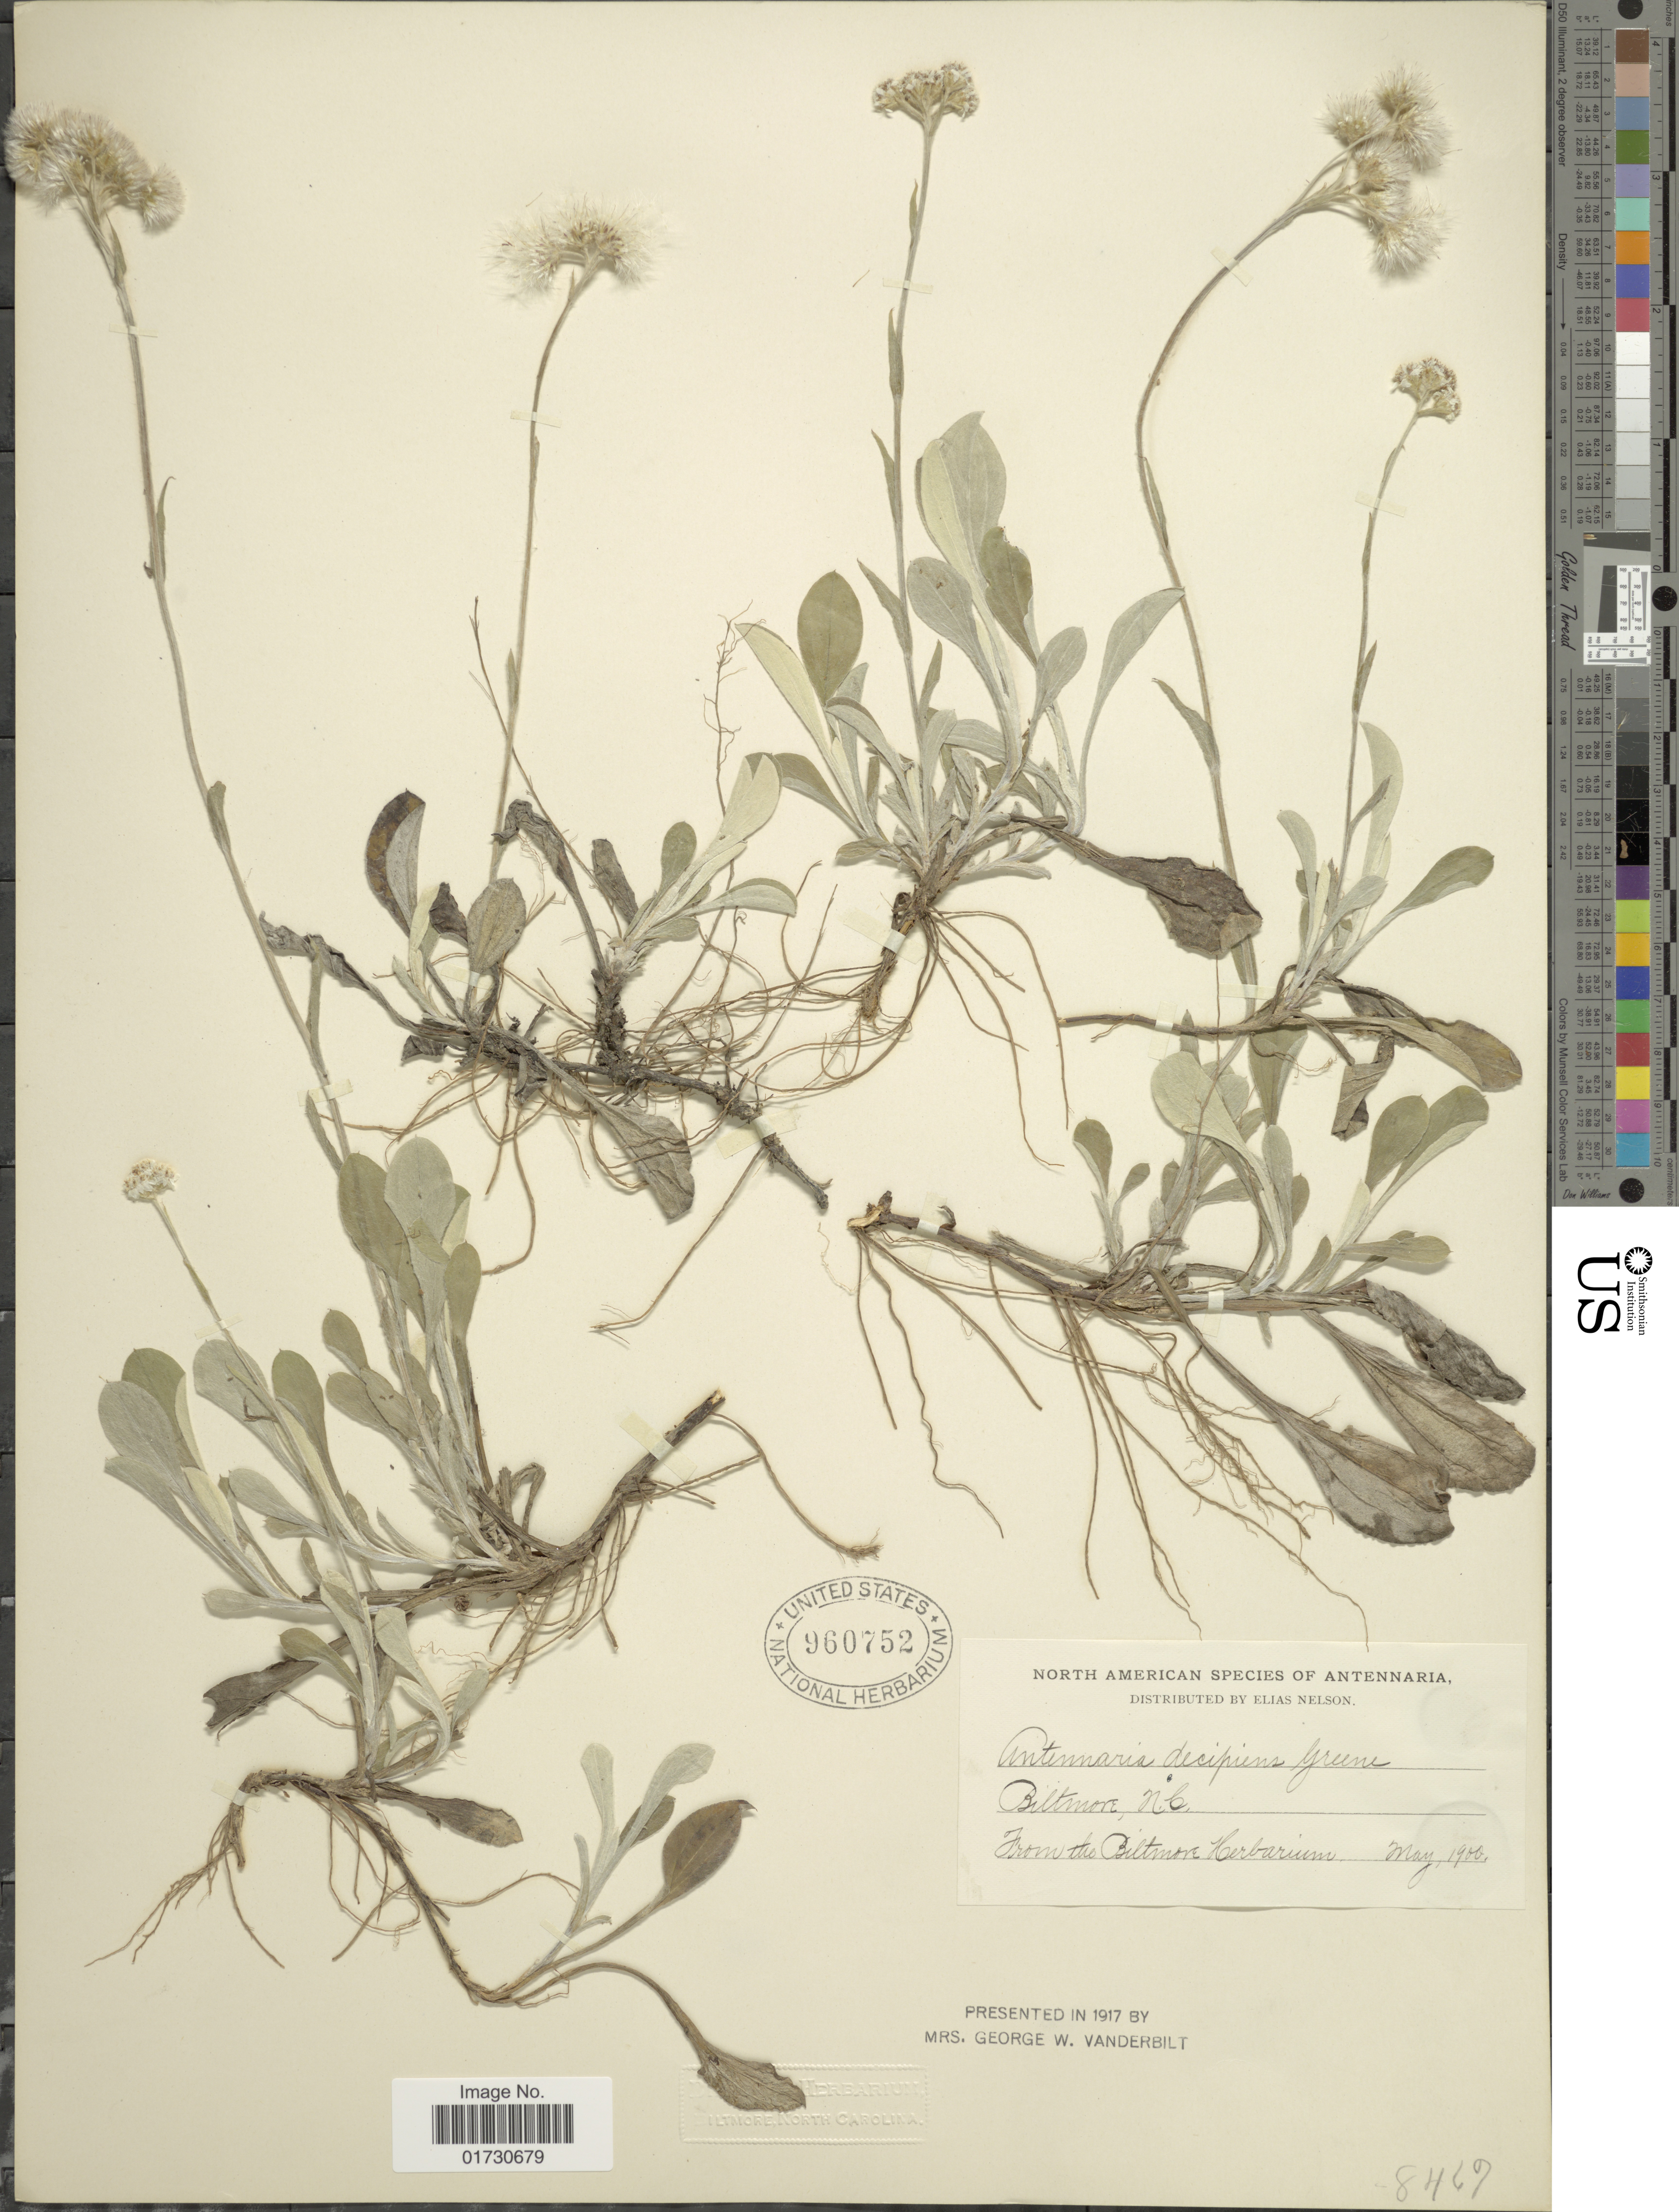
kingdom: Plantae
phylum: Tracheophyta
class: Magnoliopsida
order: Asterales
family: Asteraceae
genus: Antennaria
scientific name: Antennaria decipiens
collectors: ex herb. Biltmore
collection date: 1900-05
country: United States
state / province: North Carolina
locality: Biltmore, N. C.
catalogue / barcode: US 960752